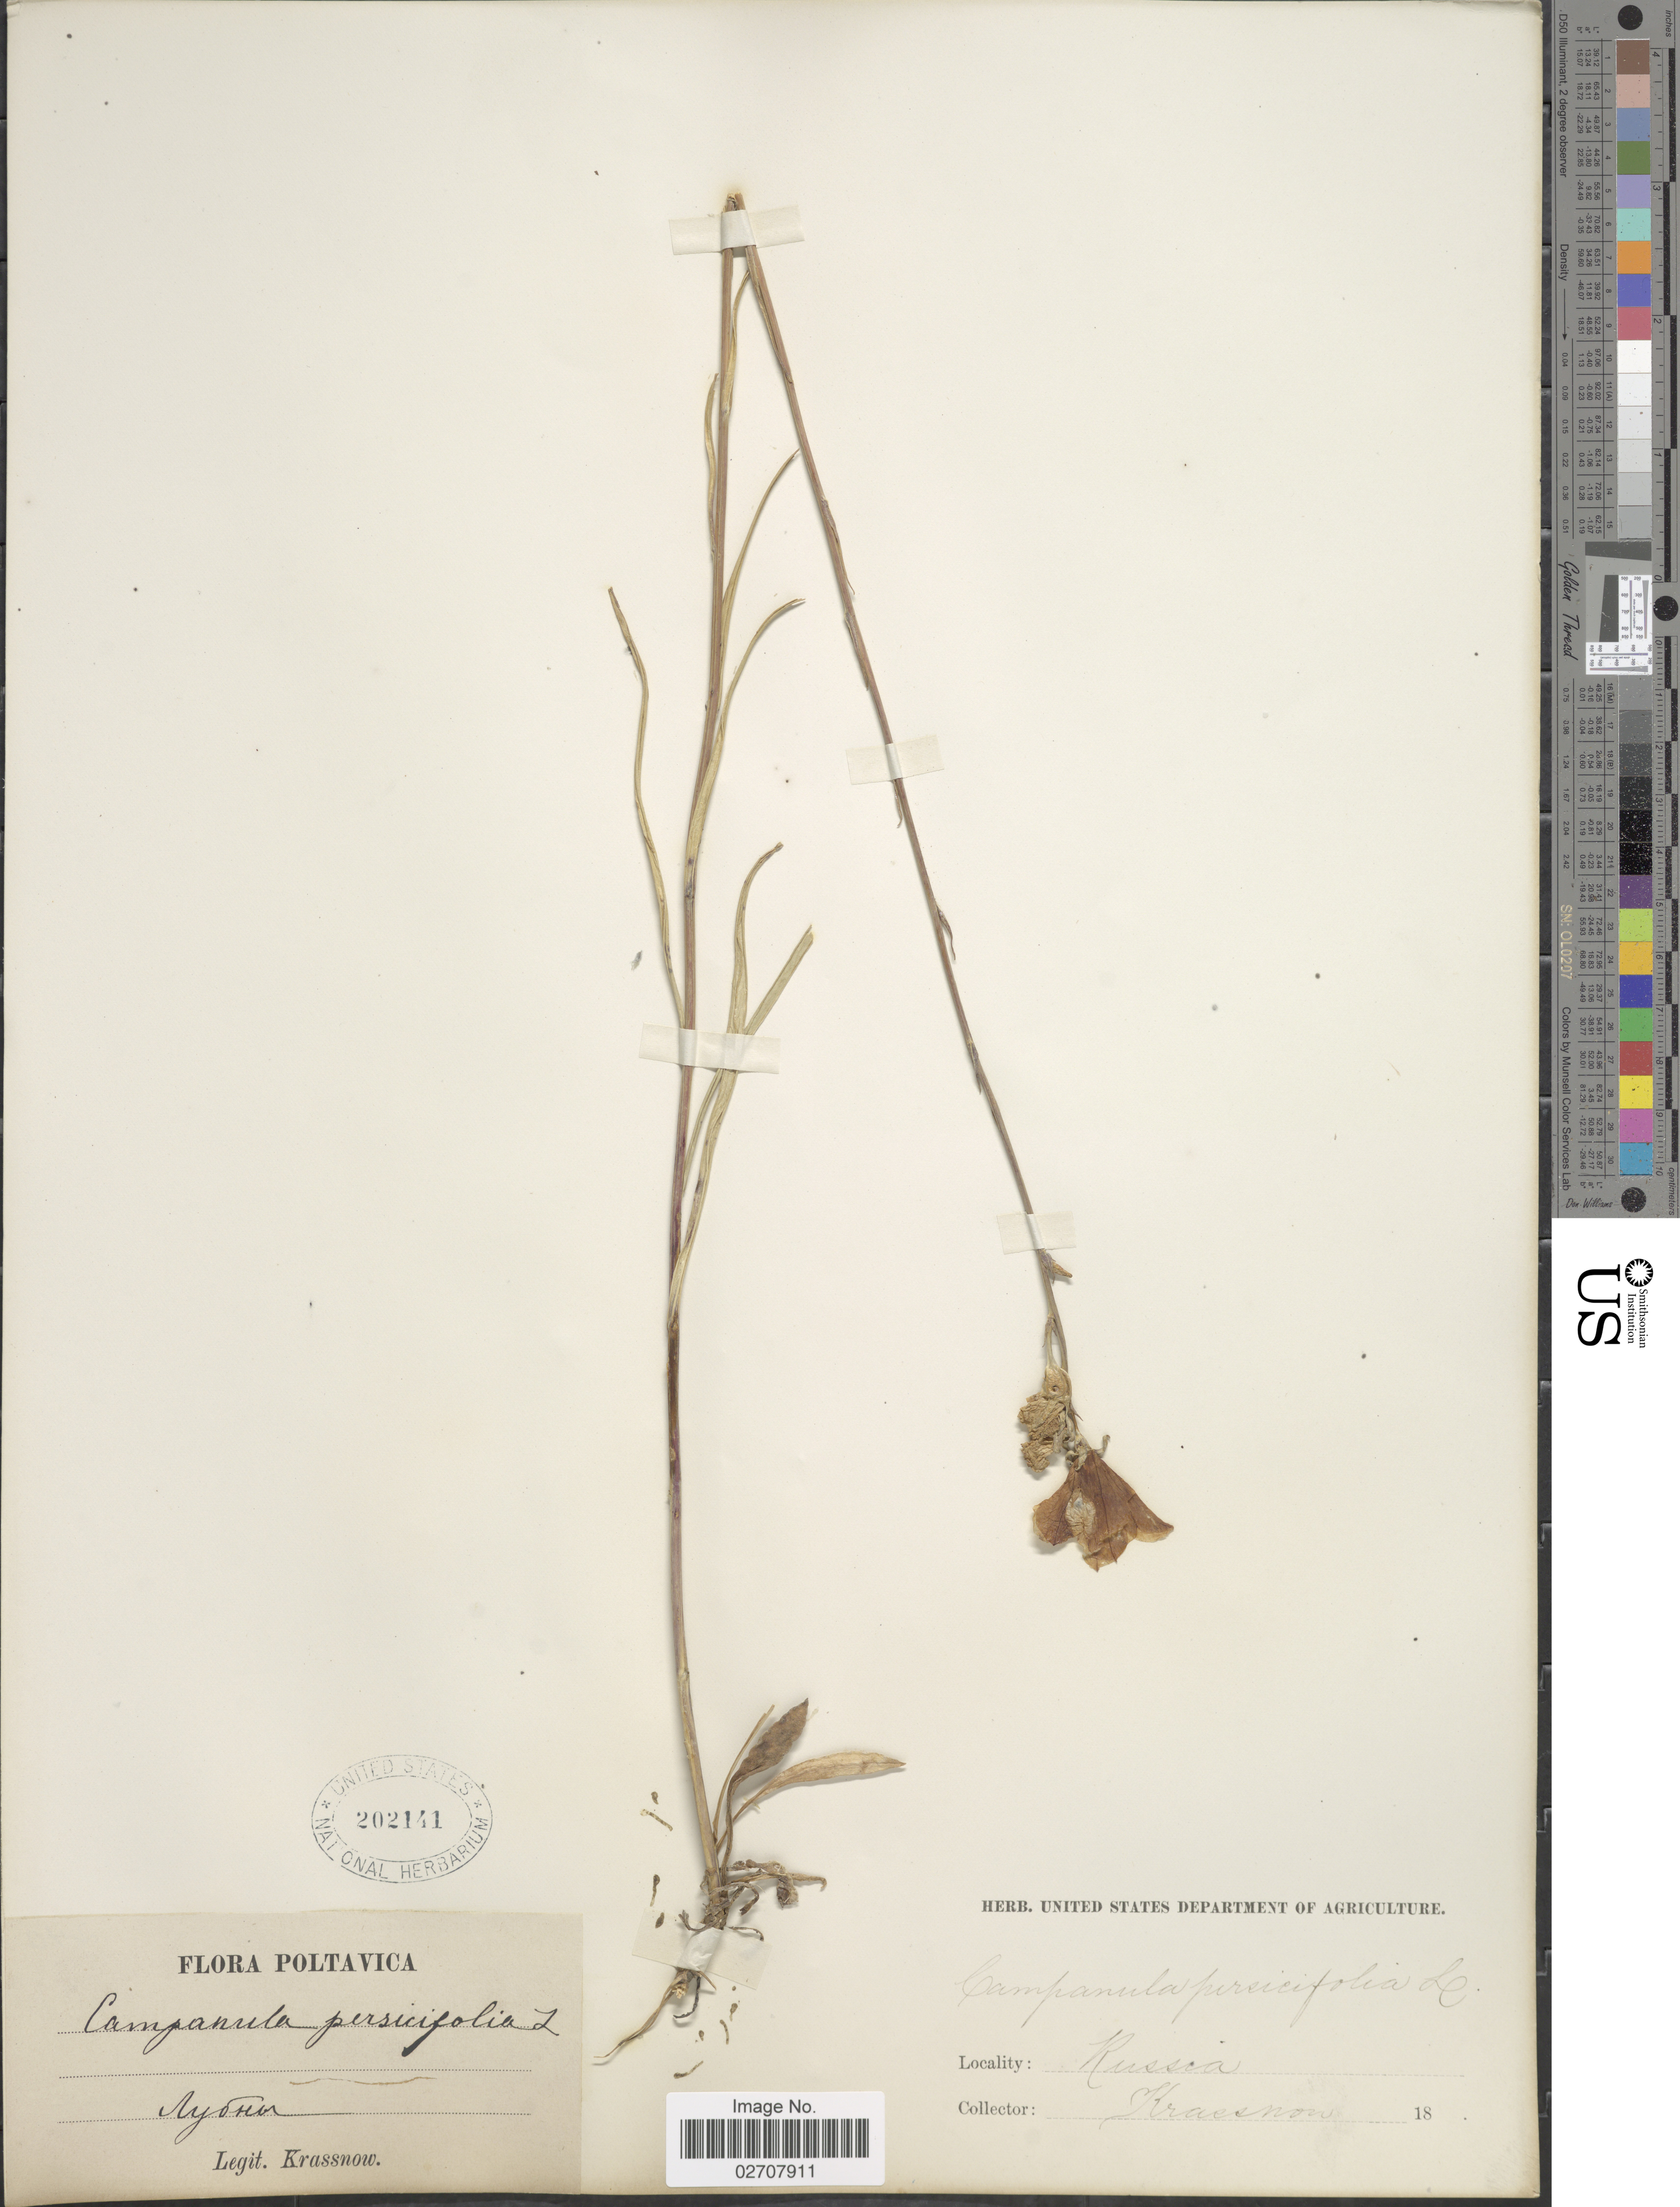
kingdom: Plantae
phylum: Tracheophyta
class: Magnoliopsida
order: Asterales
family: Campanulaceae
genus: Campanula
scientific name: Campanula persicifolia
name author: L.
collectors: -. Krassnow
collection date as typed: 18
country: Ukraine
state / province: Poltava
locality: Lubny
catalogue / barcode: US 202141